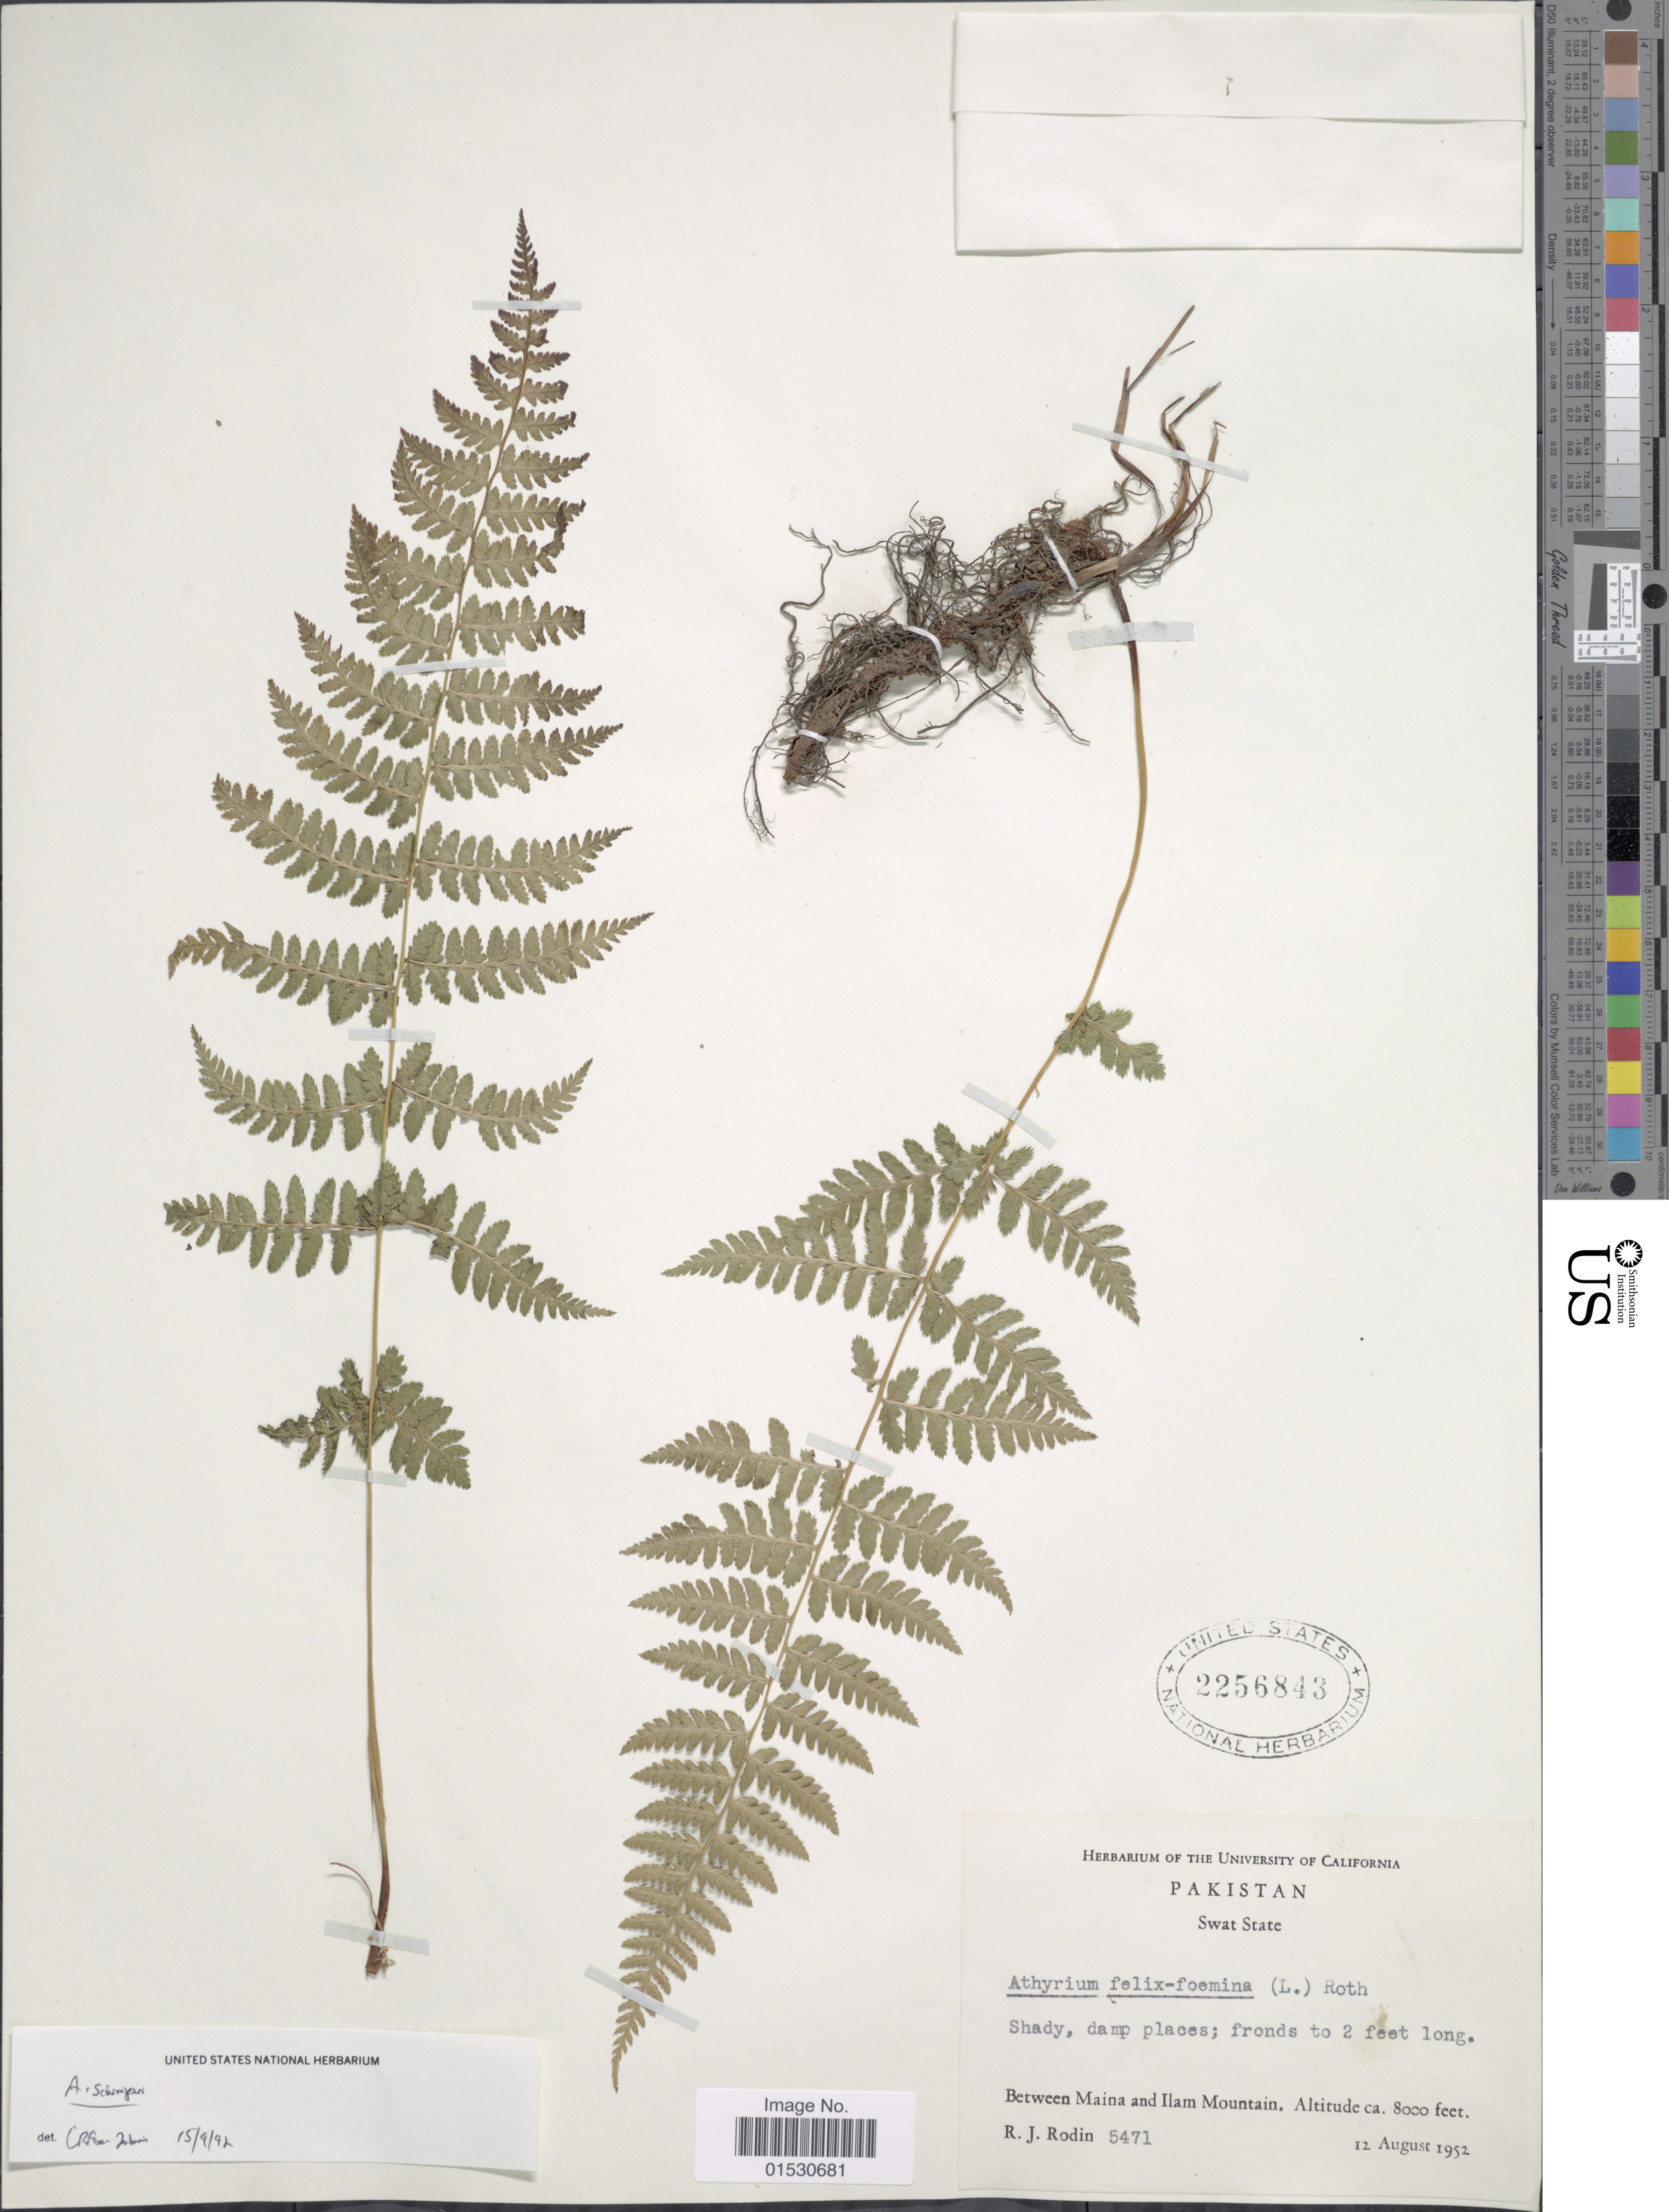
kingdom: Plantae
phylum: Tracheophyta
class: Polypodiopsida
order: Polypodiales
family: Athyriaceae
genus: Athyrium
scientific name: Athyrium filix-femina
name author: (L.) Roth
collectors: R. J. Rodin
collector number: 5471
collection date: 1952-08-12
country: Pakistan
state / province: Khyber Pakhtunkhwa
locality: Swat State, Between Maina and Ilam Mountain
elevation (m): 2438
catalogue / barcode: US 2256843